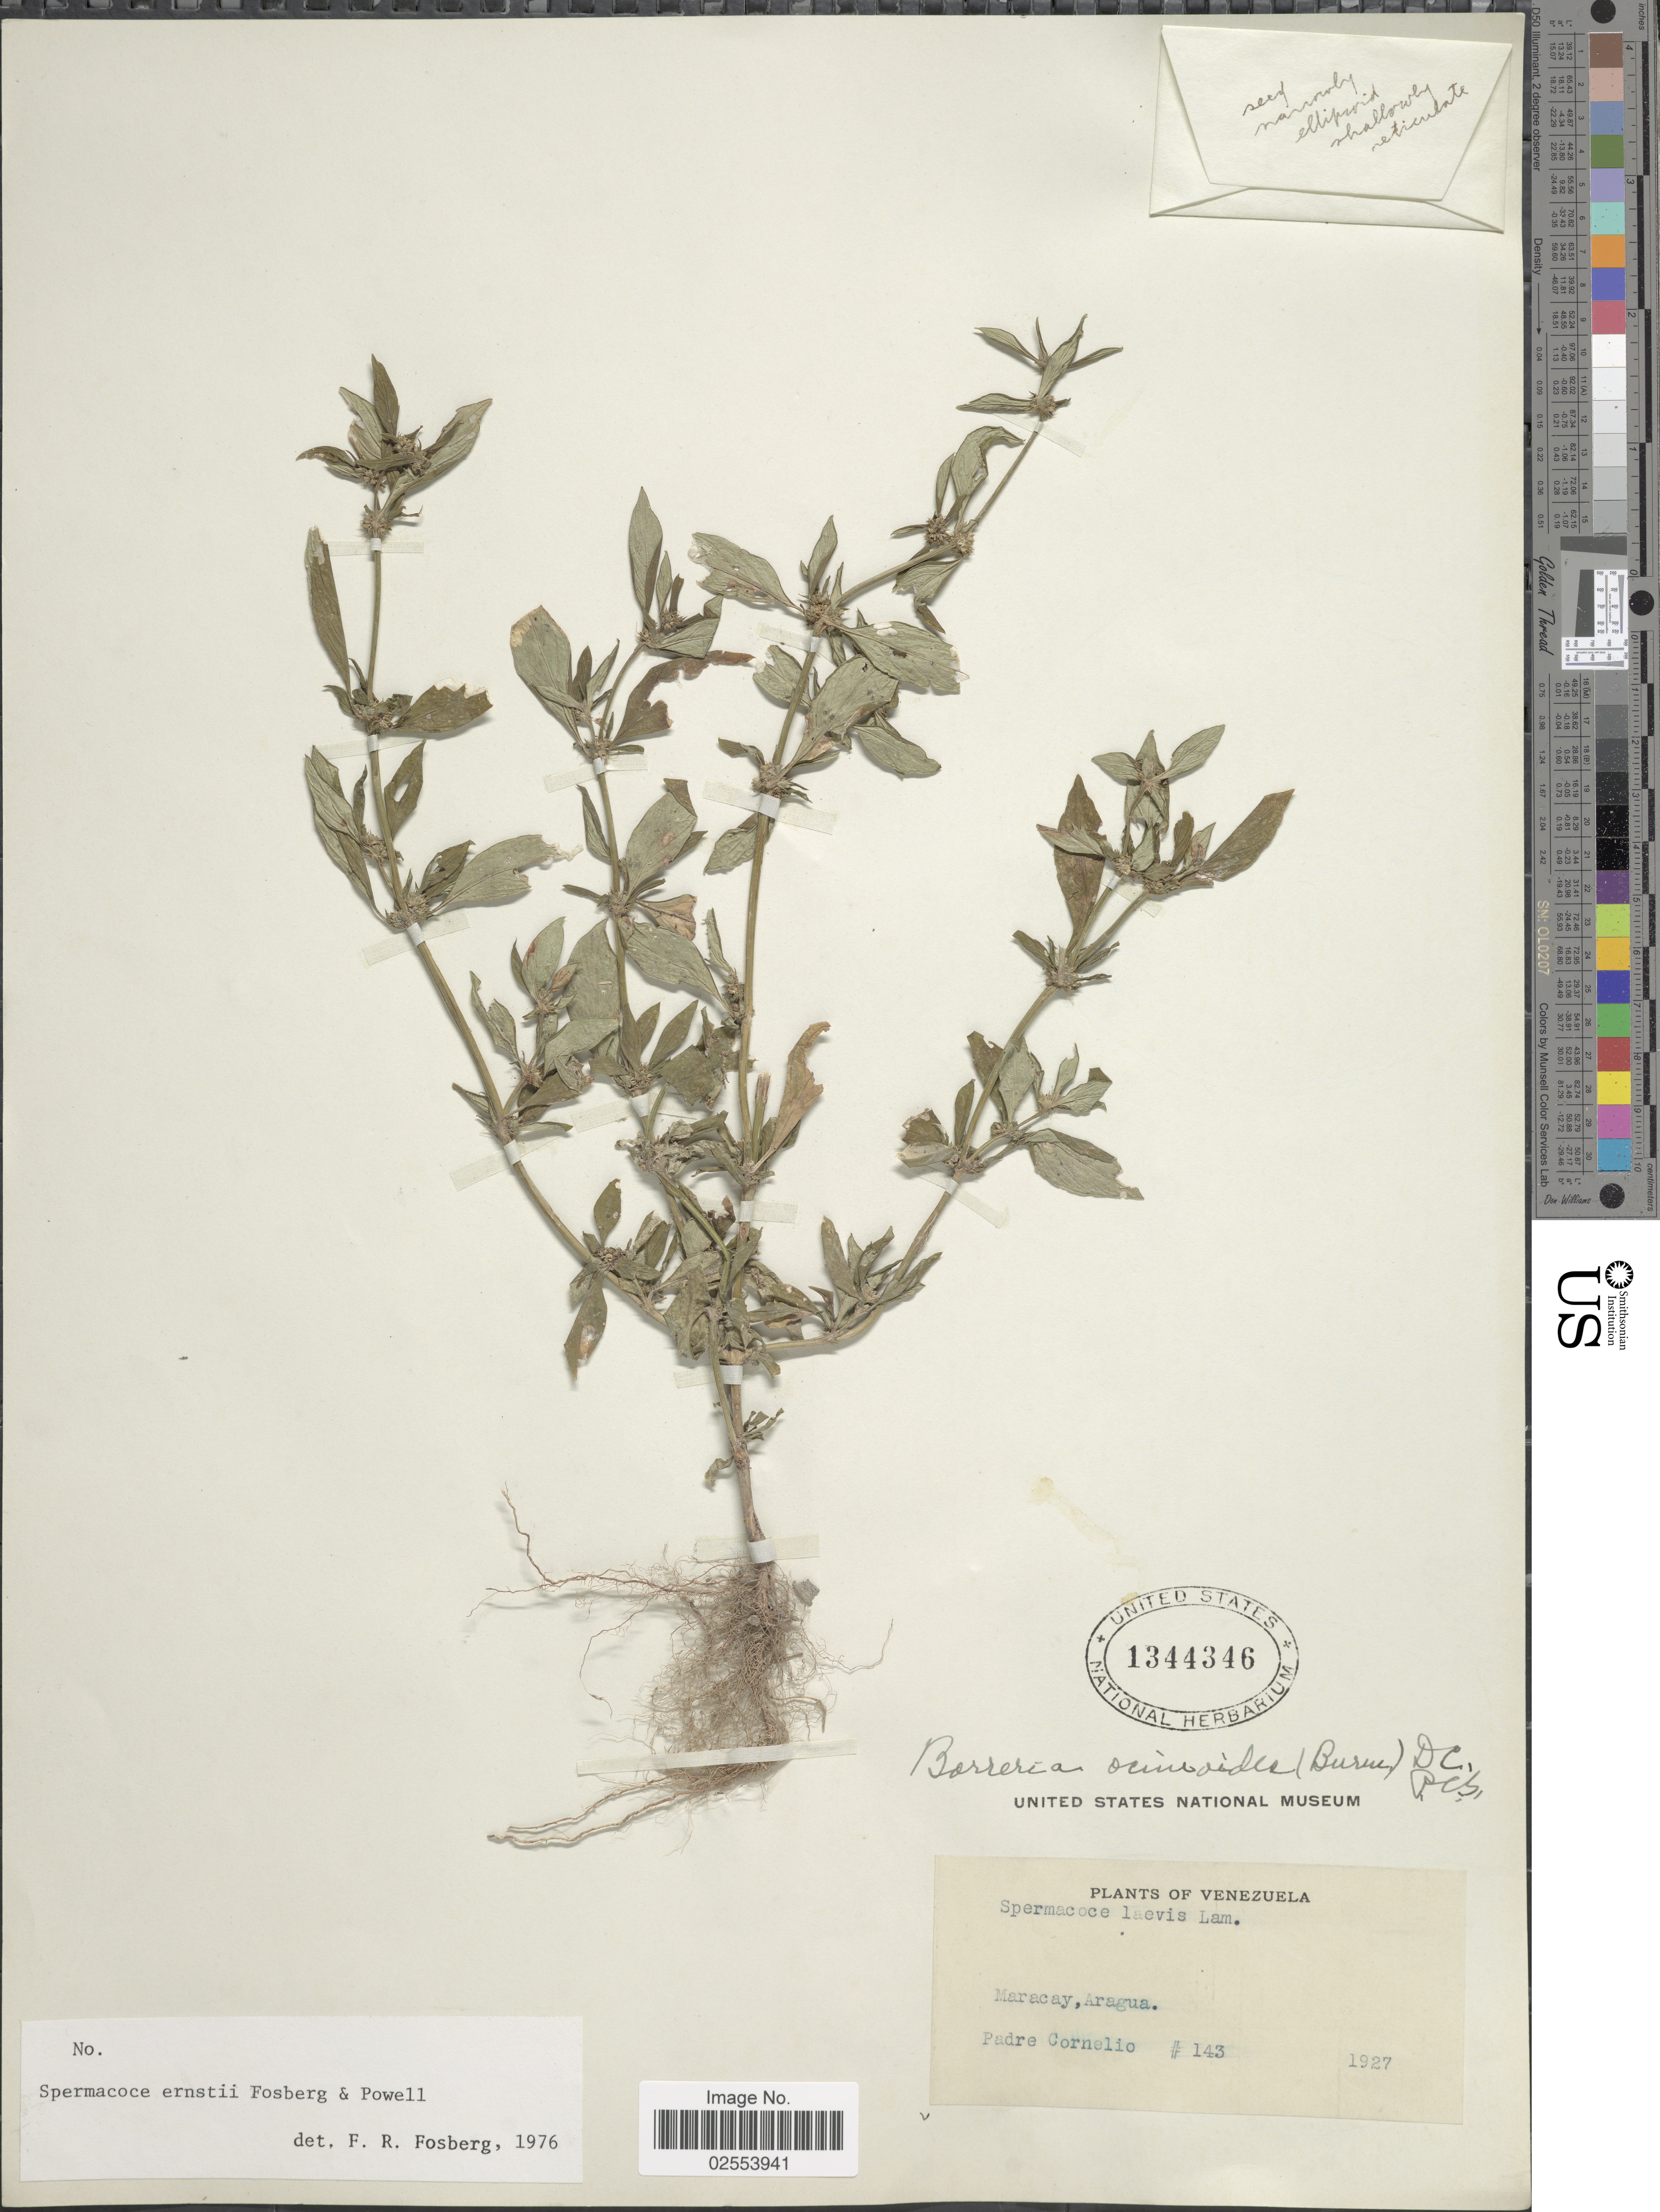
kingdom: Plantae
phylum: Tracheophyta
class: Magnoliopsida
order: Gentianales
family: Rubiaceae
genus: Spermacoce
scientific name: Spermacoce ernstii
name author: Fosberg & D.A. Powell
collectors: P. Cornelio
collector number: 143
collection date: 1925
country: Venezuela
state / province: Aragua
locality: Maracay.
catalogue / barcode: US 1344346